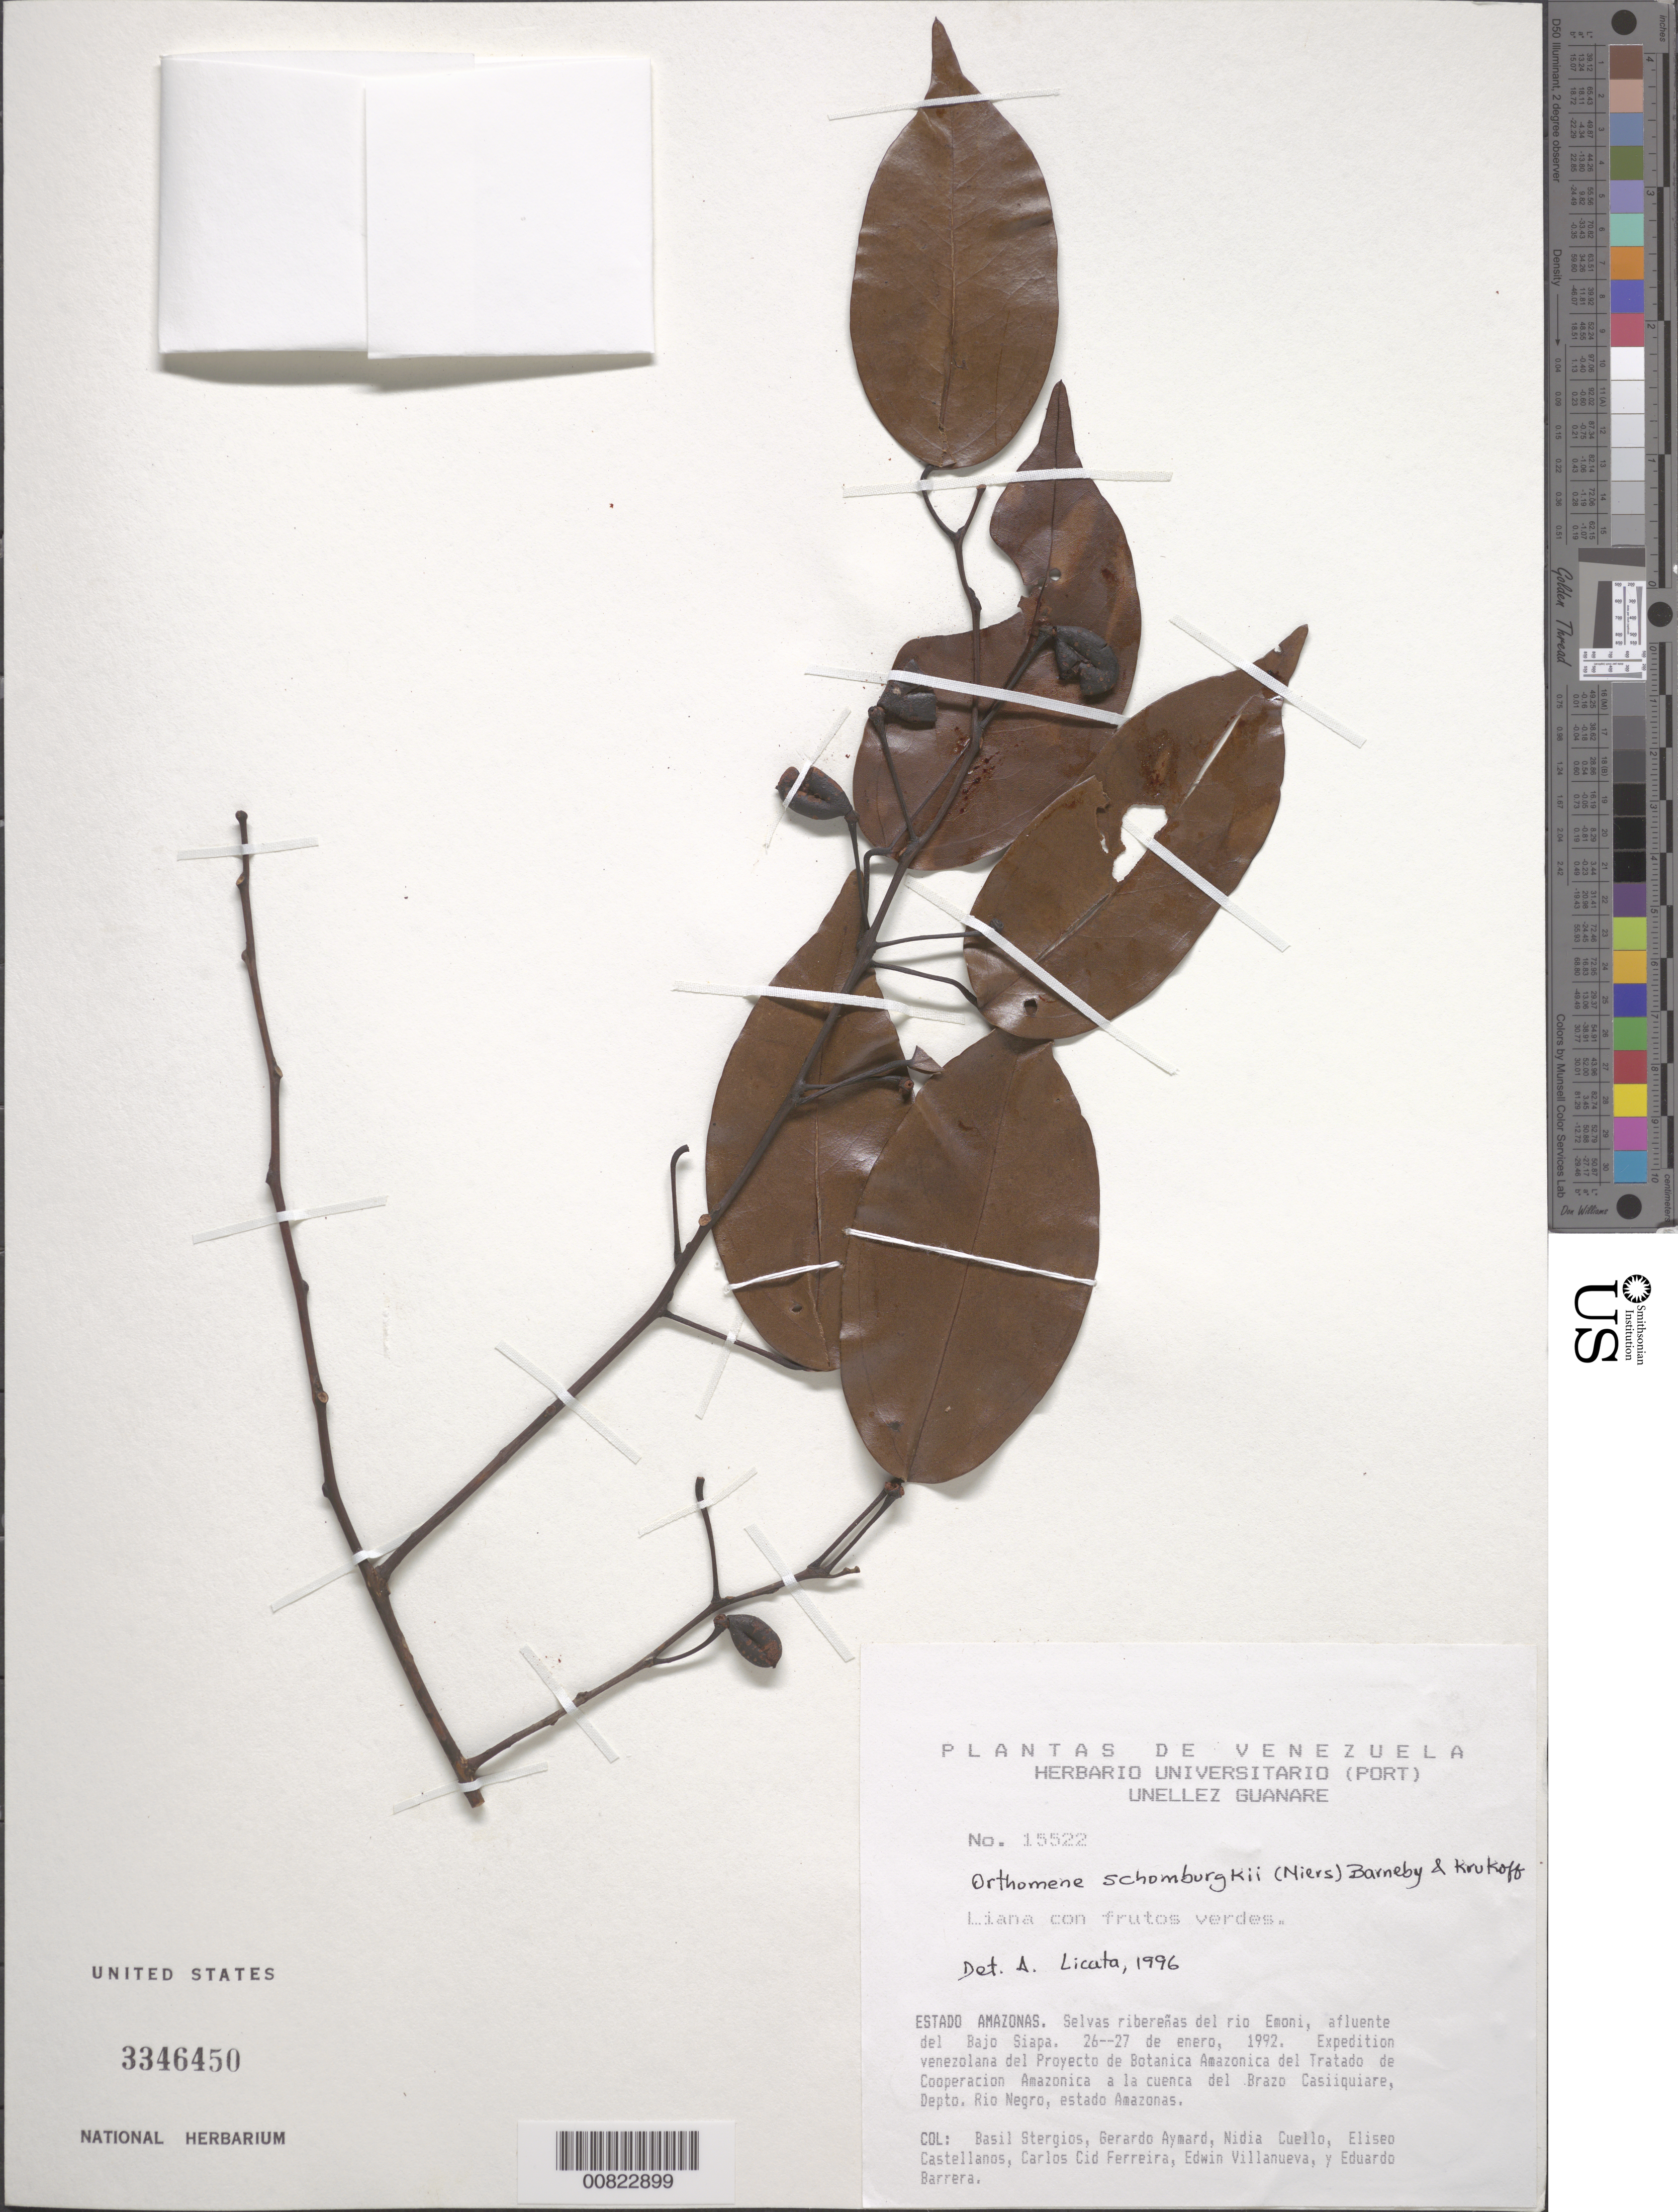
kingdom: Plantae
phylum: Tracheophyta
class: Magnoliopsida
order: Ranunculales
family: Menispermaceae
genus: Anomospermum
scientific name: Anomospermum schomburgkii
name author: Miers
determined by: Strong, Mark T., (BOT), Smithsonian Institution - National Museum of Natural History (UNITED STATES)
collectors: B. G. Stergios, G. A. Aymard, N. L. Cuello, E. Castellanos, C. A. Cid Ferreira, E. Villanueva & E. Barrera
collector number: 15522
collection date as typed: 26-Jan-92 to 27-Jan-92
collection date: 1992-01-26/1992-01-27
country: Venezuela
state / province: Amazonas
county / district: Río Negro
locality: Río Emoni, afluente del Bajo Siapa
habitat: Riparian forest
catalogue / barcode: US 3346450